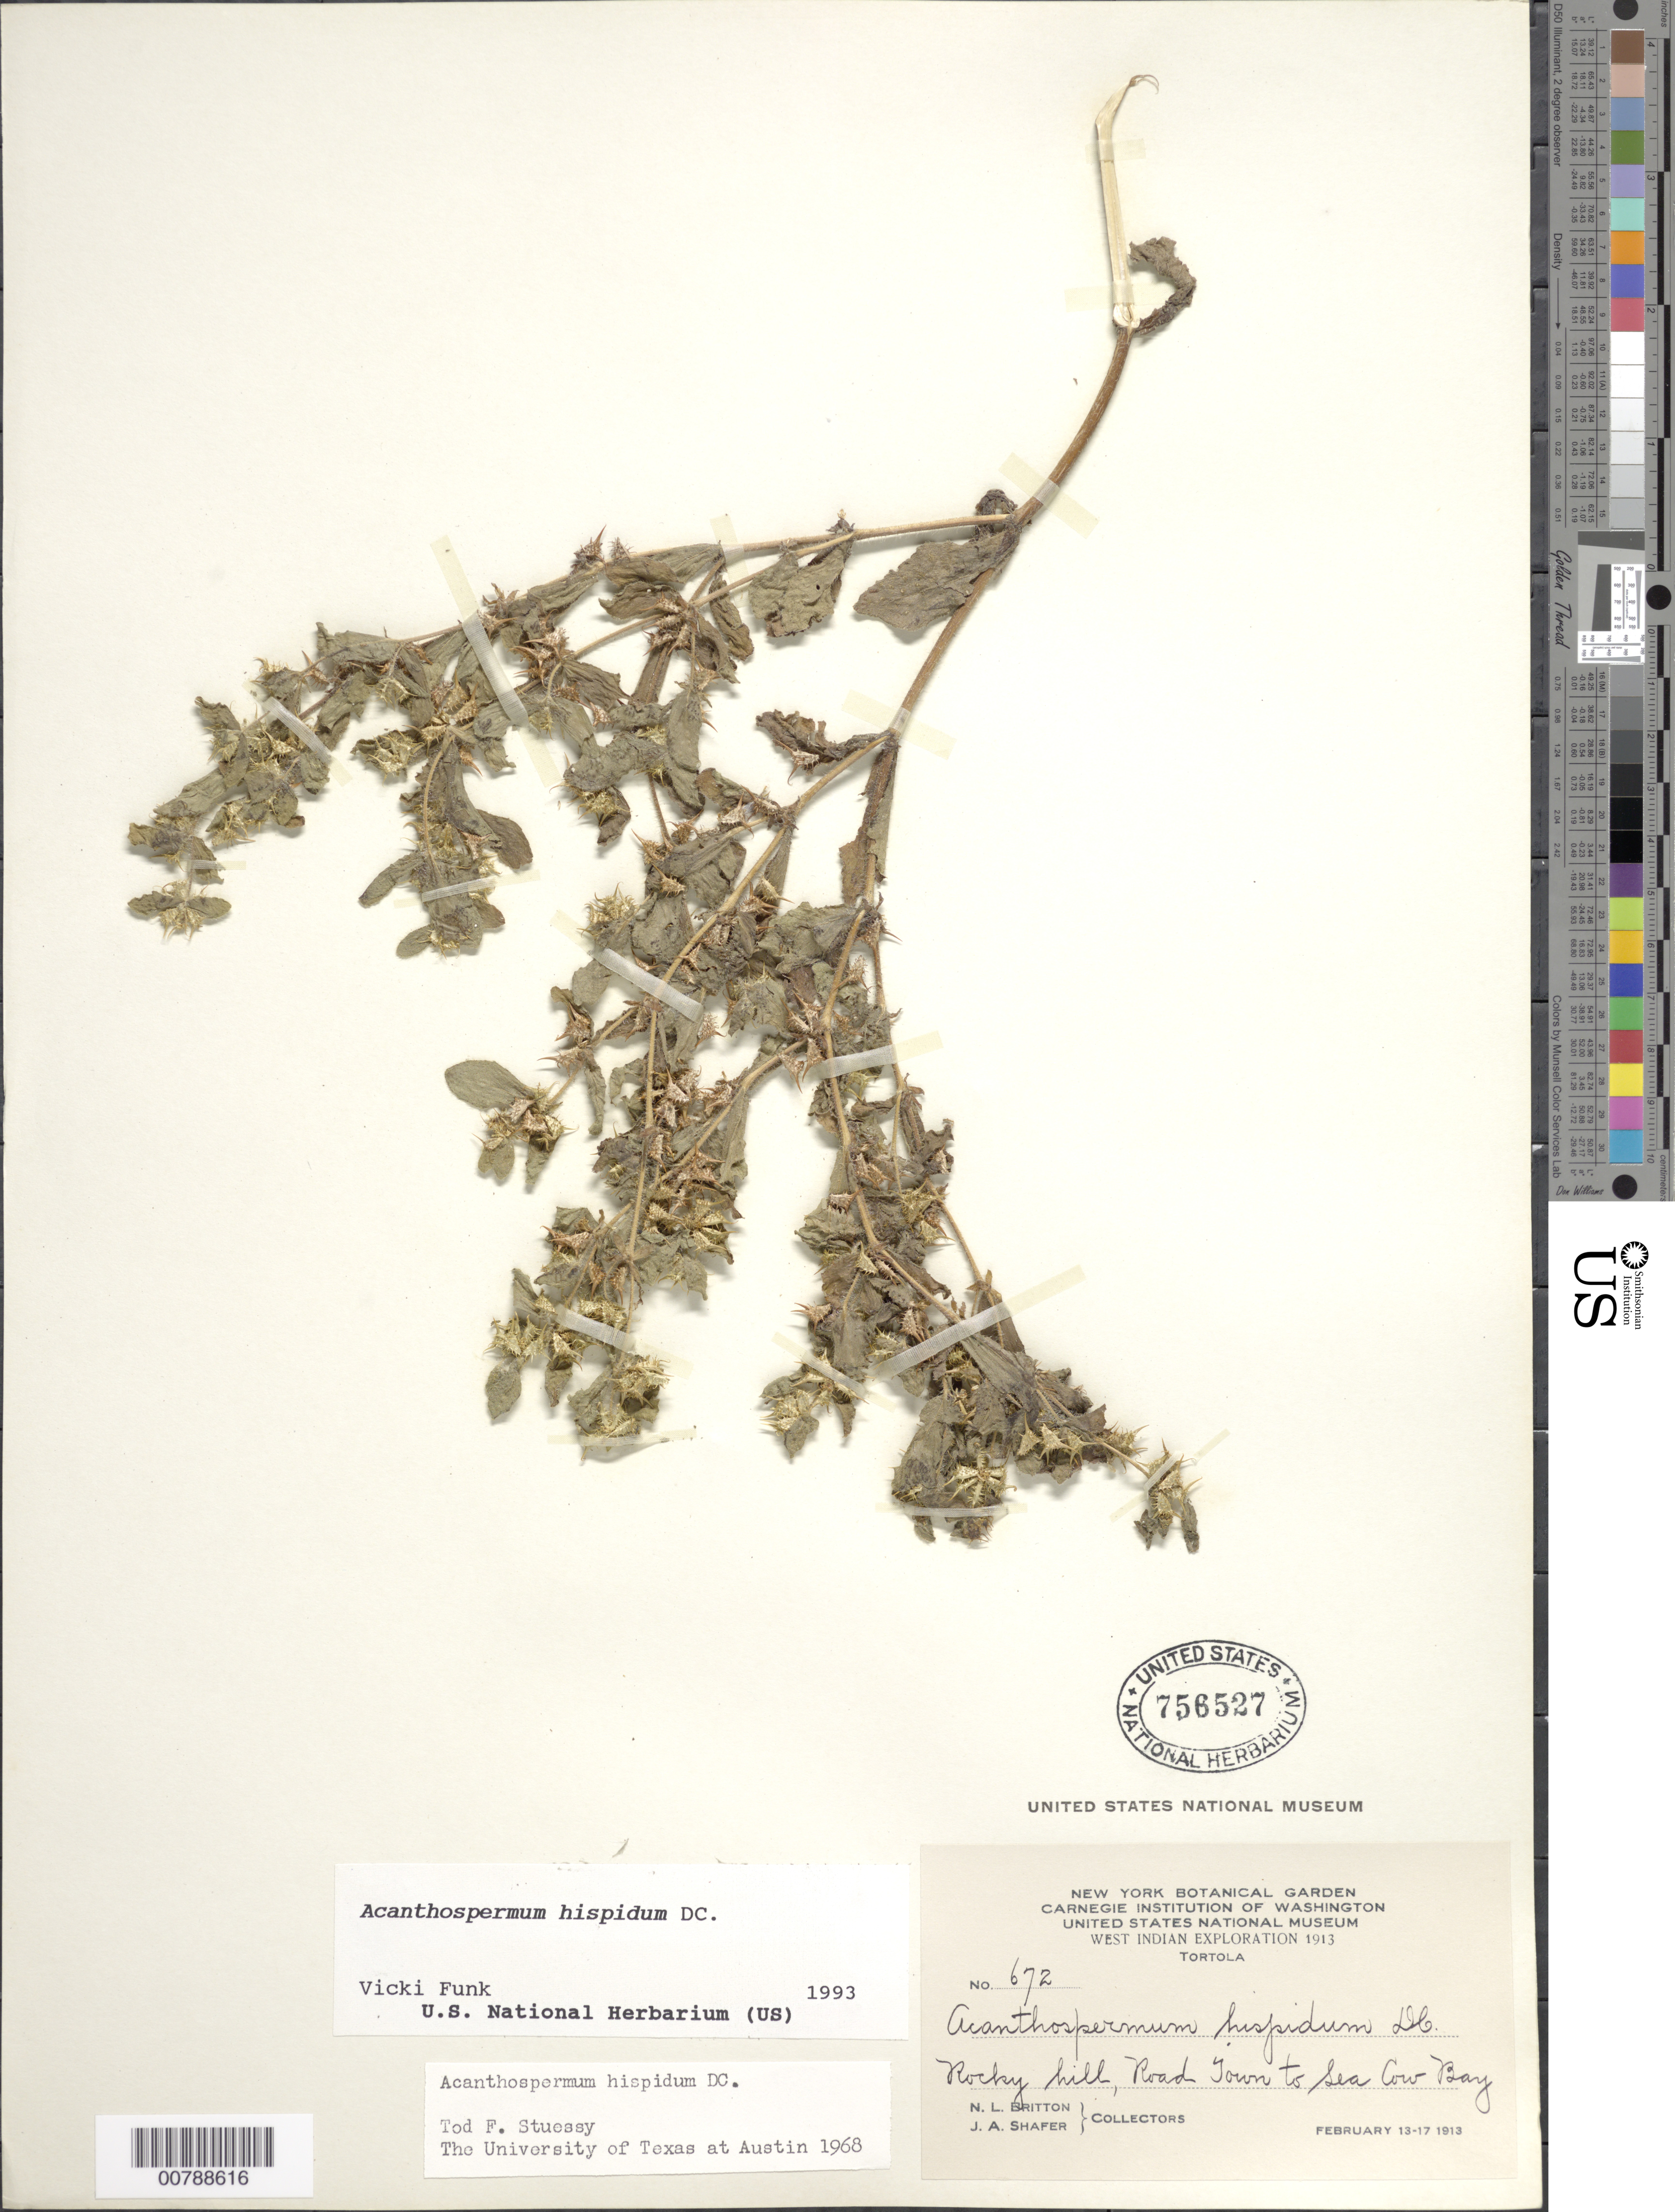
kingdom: Plantae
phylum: Tracheophyta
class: Magnoliopsida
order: Asterales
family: Asteraceae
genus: Acanthospermum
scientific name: Acanthospermum hispidum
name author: DC.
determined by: Funk, Vicki A., (BOT), Smithsonian Institution - National Museum of Natural History (UNITED STATES)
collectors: N. Britton & J. A. Shafer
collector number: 672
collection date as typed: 13 Feb 1913 to 17 Feb 1913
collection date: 1913-02-13/1913-02-17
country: British Virgin Islands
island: Tortola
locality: Rocky hill, Roadtown to Sea Cow Bay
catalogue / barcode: US 756527